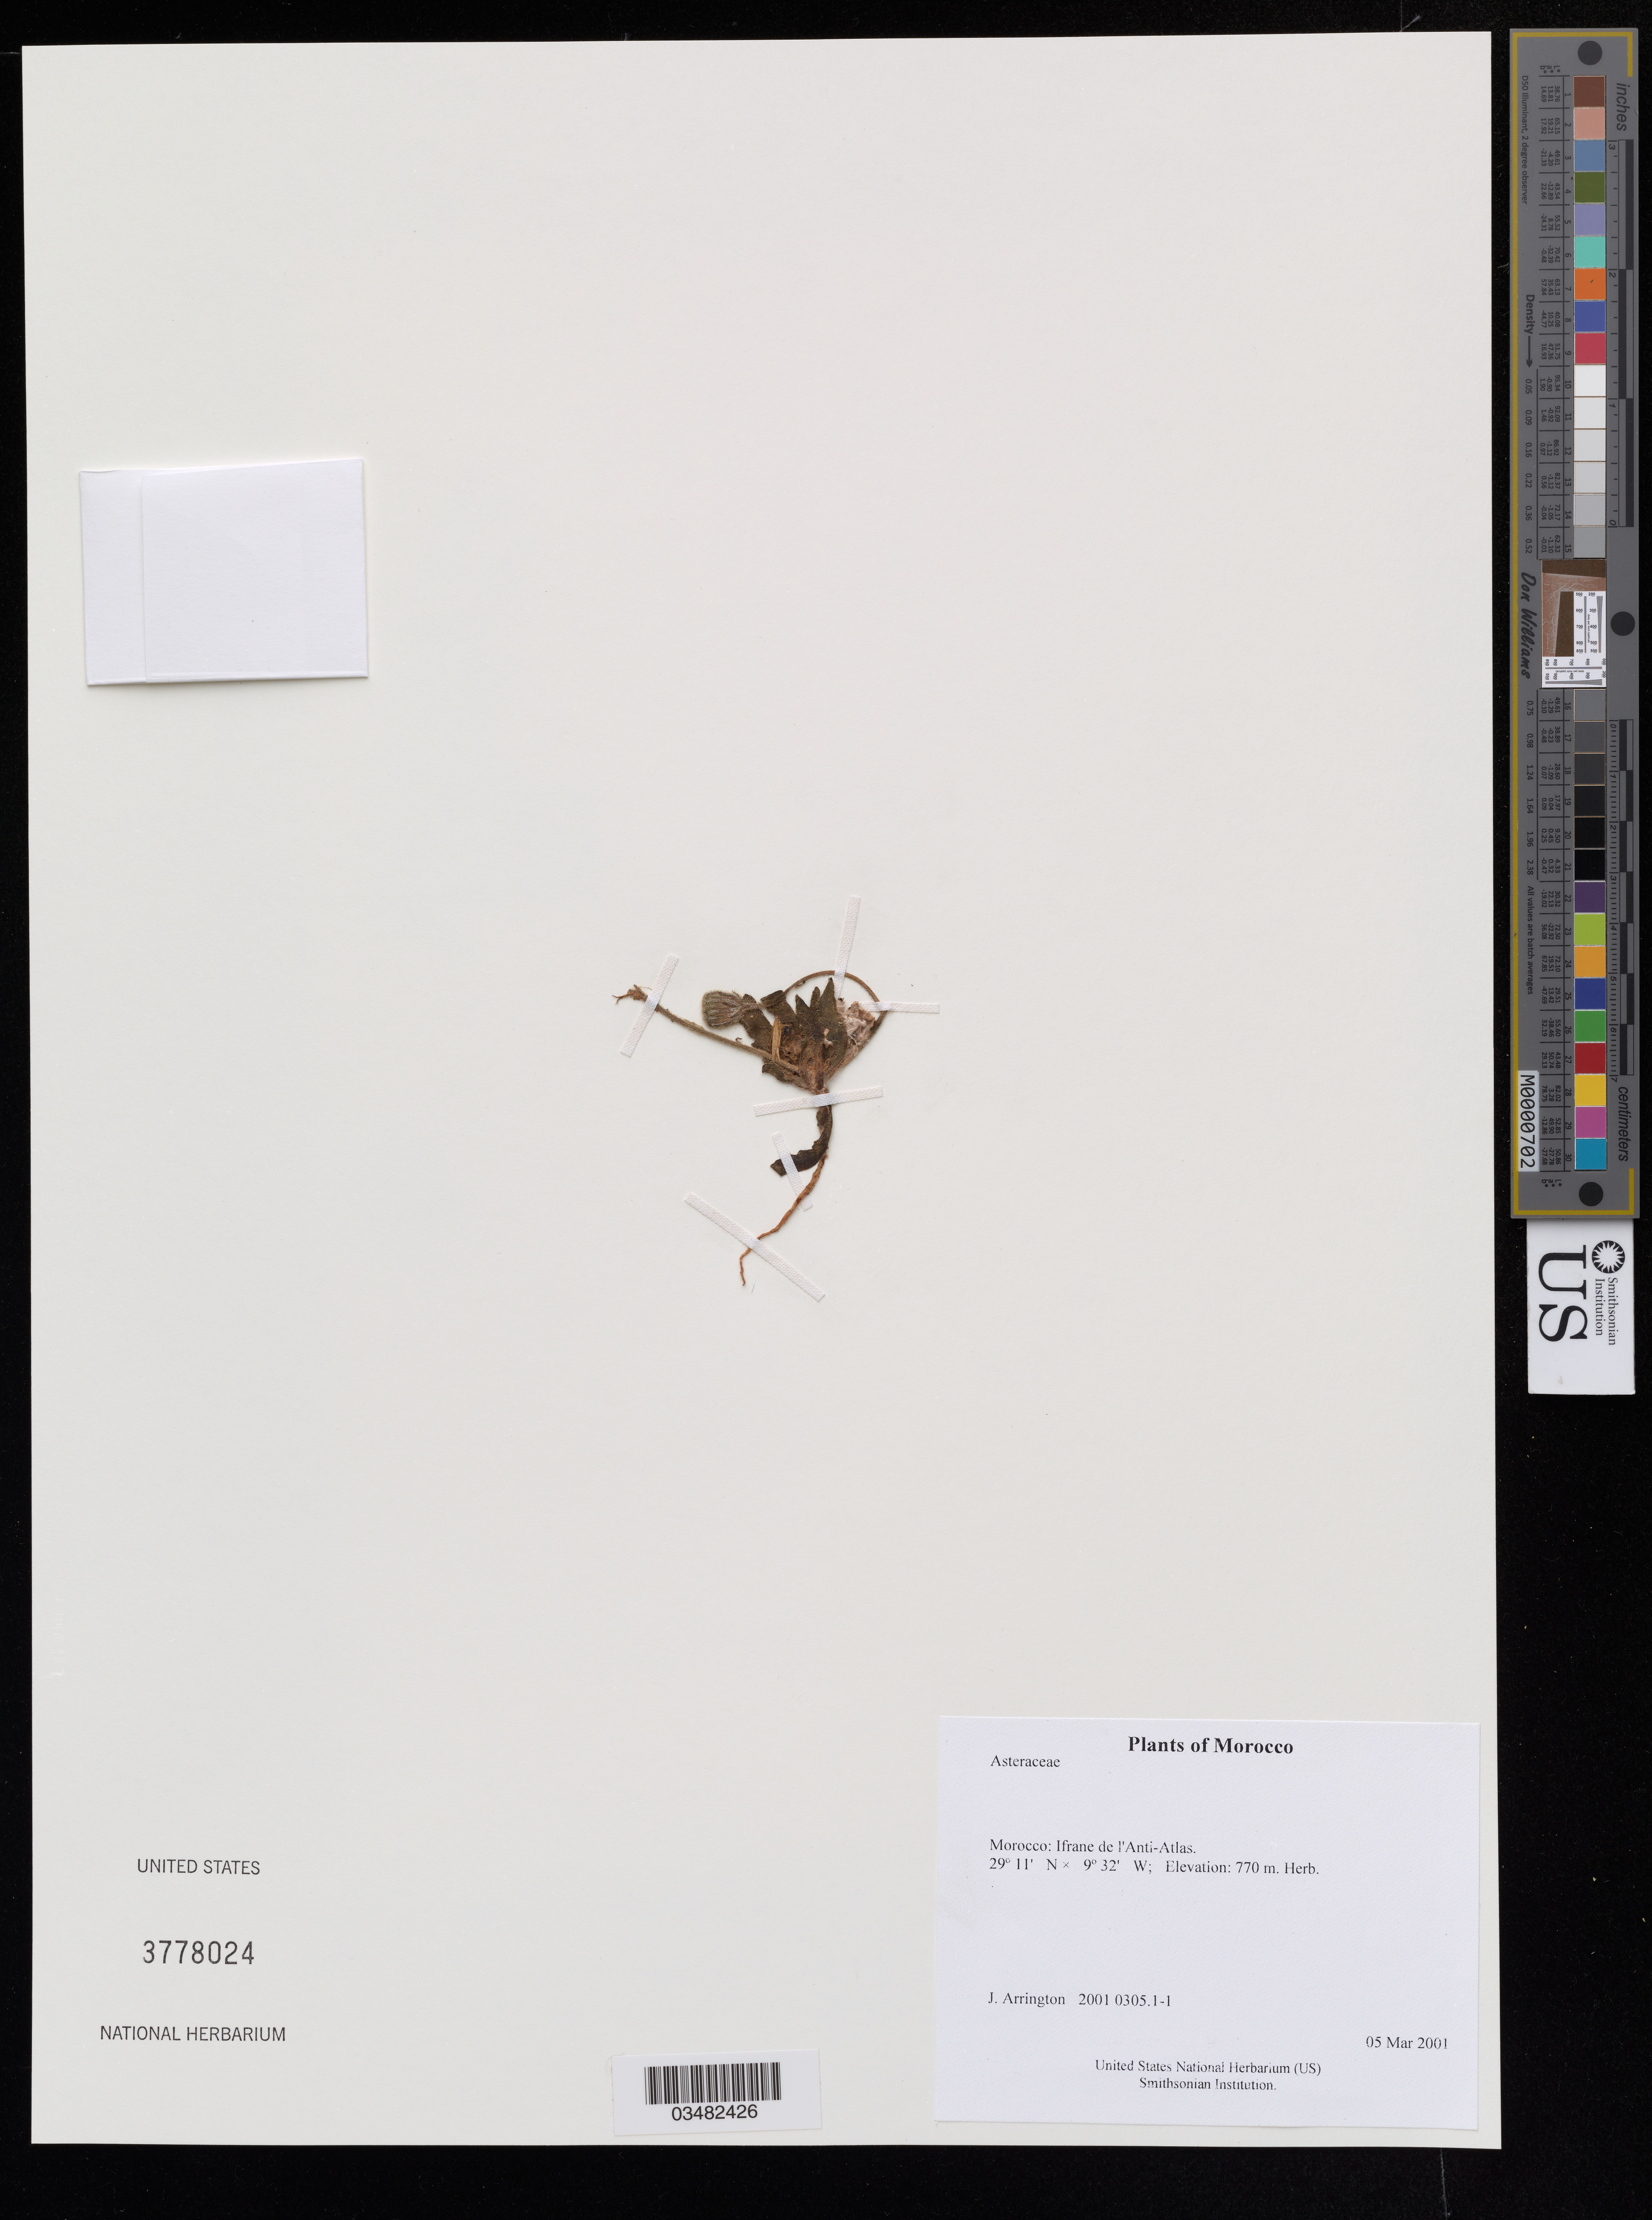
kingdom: Plantae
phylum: Tracheophyta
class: Magnoliopsida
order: Asterales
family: Asteraceae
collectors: J. Arrington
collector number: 2001 0305.1-1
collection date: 2001-03-05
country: Morocco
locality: Ifrane de l'Anti-Atlas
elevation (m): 770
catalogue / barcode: US 3778024